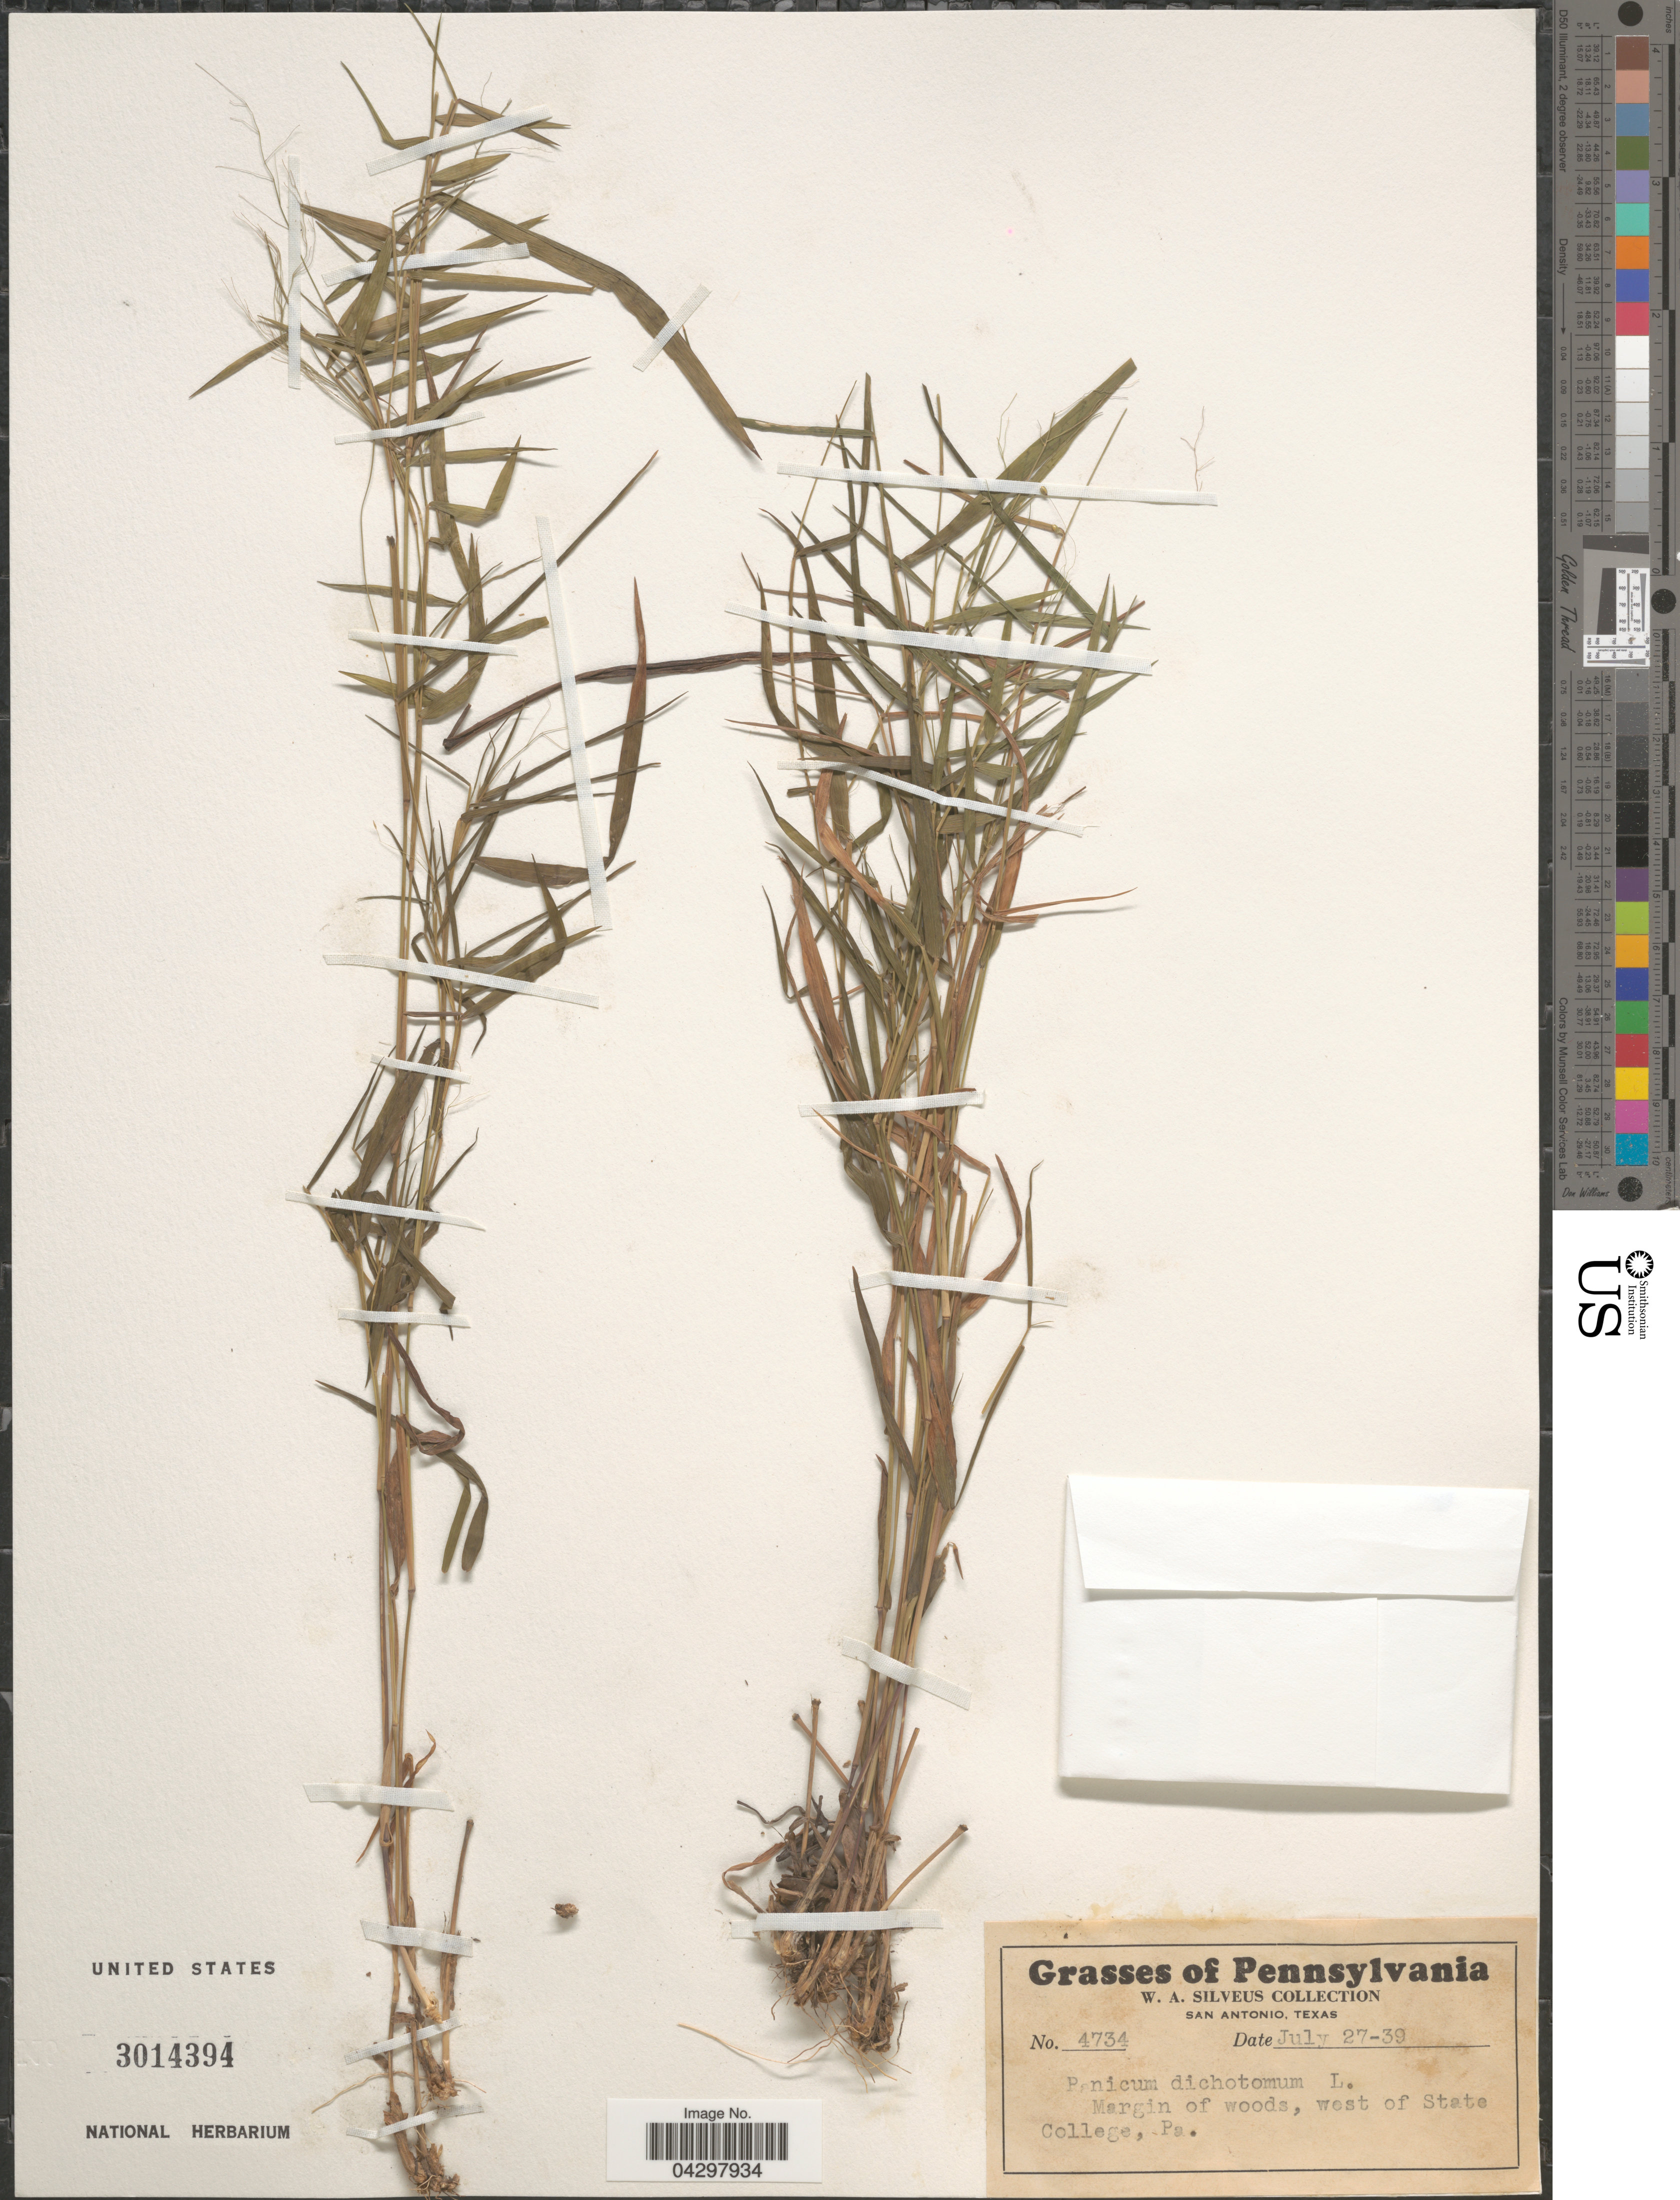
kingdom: Plantae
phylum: Tracheophyta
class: Liliopsida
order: Poales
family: Poaceae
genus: Panicum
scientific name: Panicum dichotomiflorum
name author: Michx.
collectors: W. Silveus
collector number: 4734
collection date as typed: Transcribed d/m/y: 27/7/39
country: United States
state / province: Pennsylvania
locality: Margin of woods, west of State College.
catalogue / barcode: US 3014394